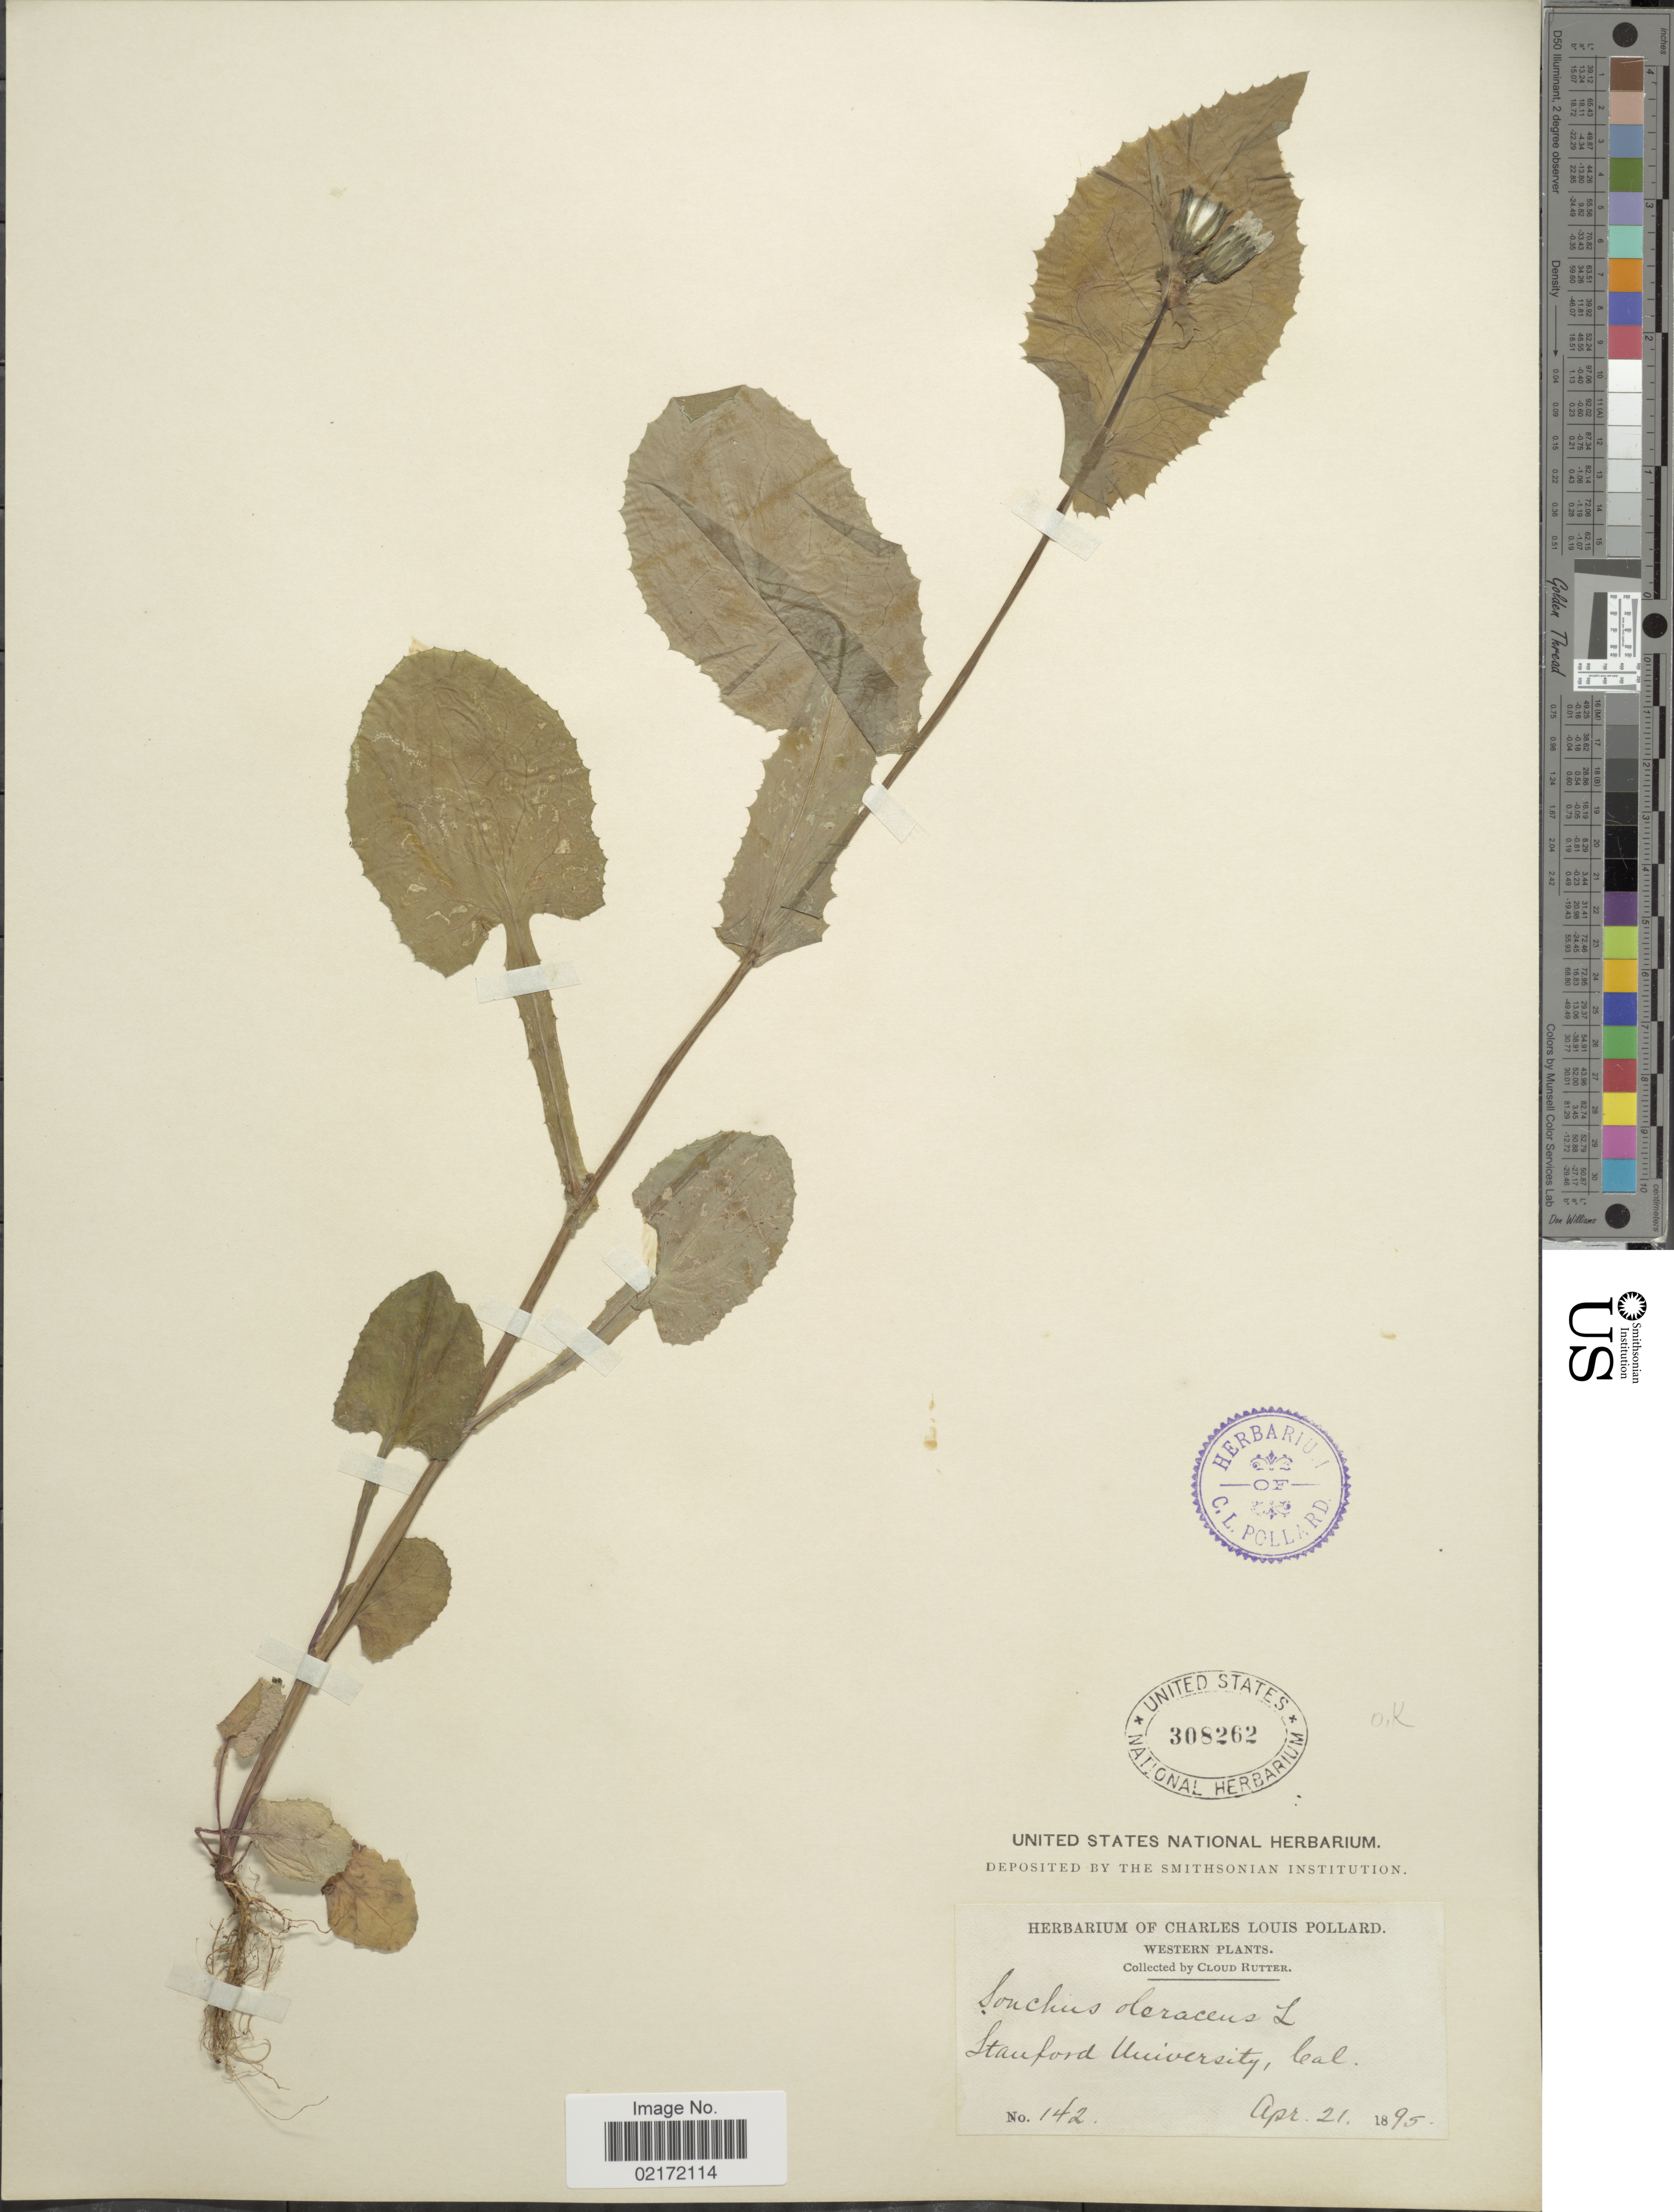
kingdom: Plantae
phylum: Tracheophyta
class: Magnoliopsida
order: Asterales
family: Asteraceae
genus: Sonchus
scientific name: Sonchus oleraceus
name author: L.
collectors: C. Rutter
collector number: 142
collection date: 1895-04-21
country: United States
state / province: California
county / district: Santa Clara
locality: Western plants. Stanford Unviersity, Cal.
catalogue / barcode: US 308262